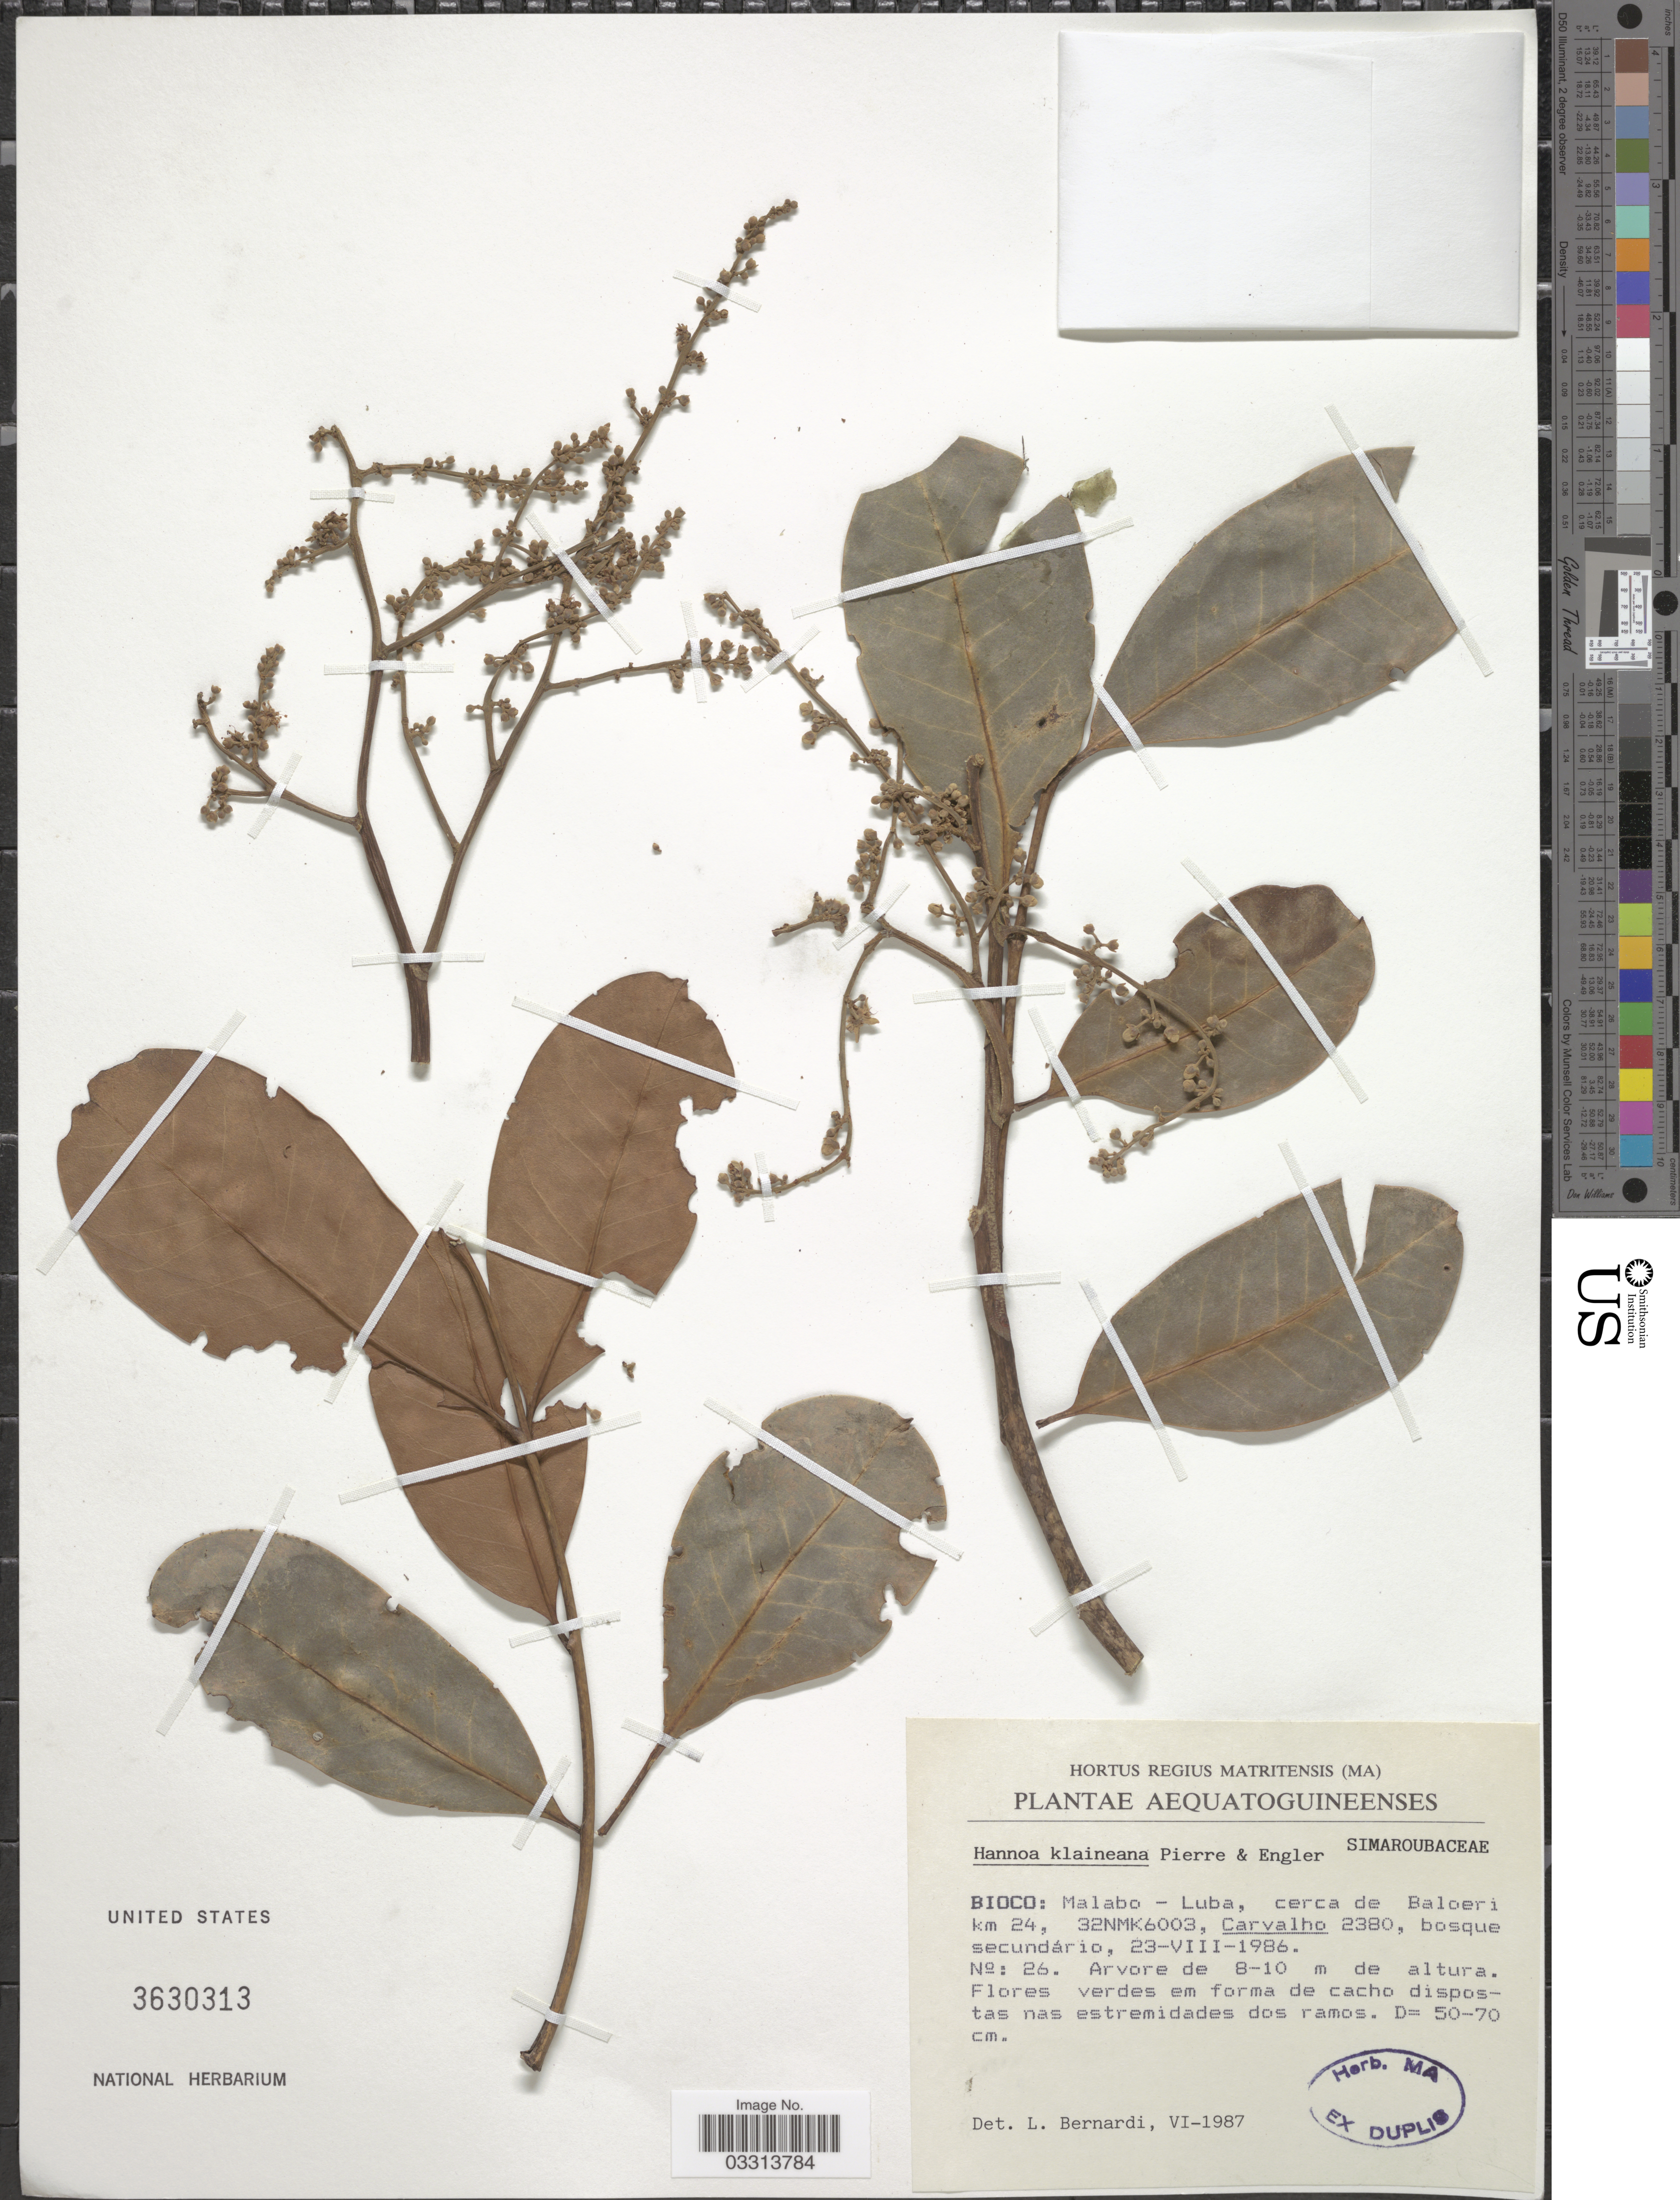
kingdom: Plantae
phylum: Tracheophyta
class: Magnoliopsida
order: Sapindales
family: Simaroubaceae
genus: Hannoa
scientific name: Hannoa klaineana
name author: Pierre ex Engl.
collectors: Carvalho, --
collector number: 2380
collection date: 1986-08-23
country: Equatorial Guinea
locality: Aequatoguineenses, Bioco: Malabo - Luba, cerca de Baloeri km 24, 32NMK6003.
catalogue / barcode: US 3630313